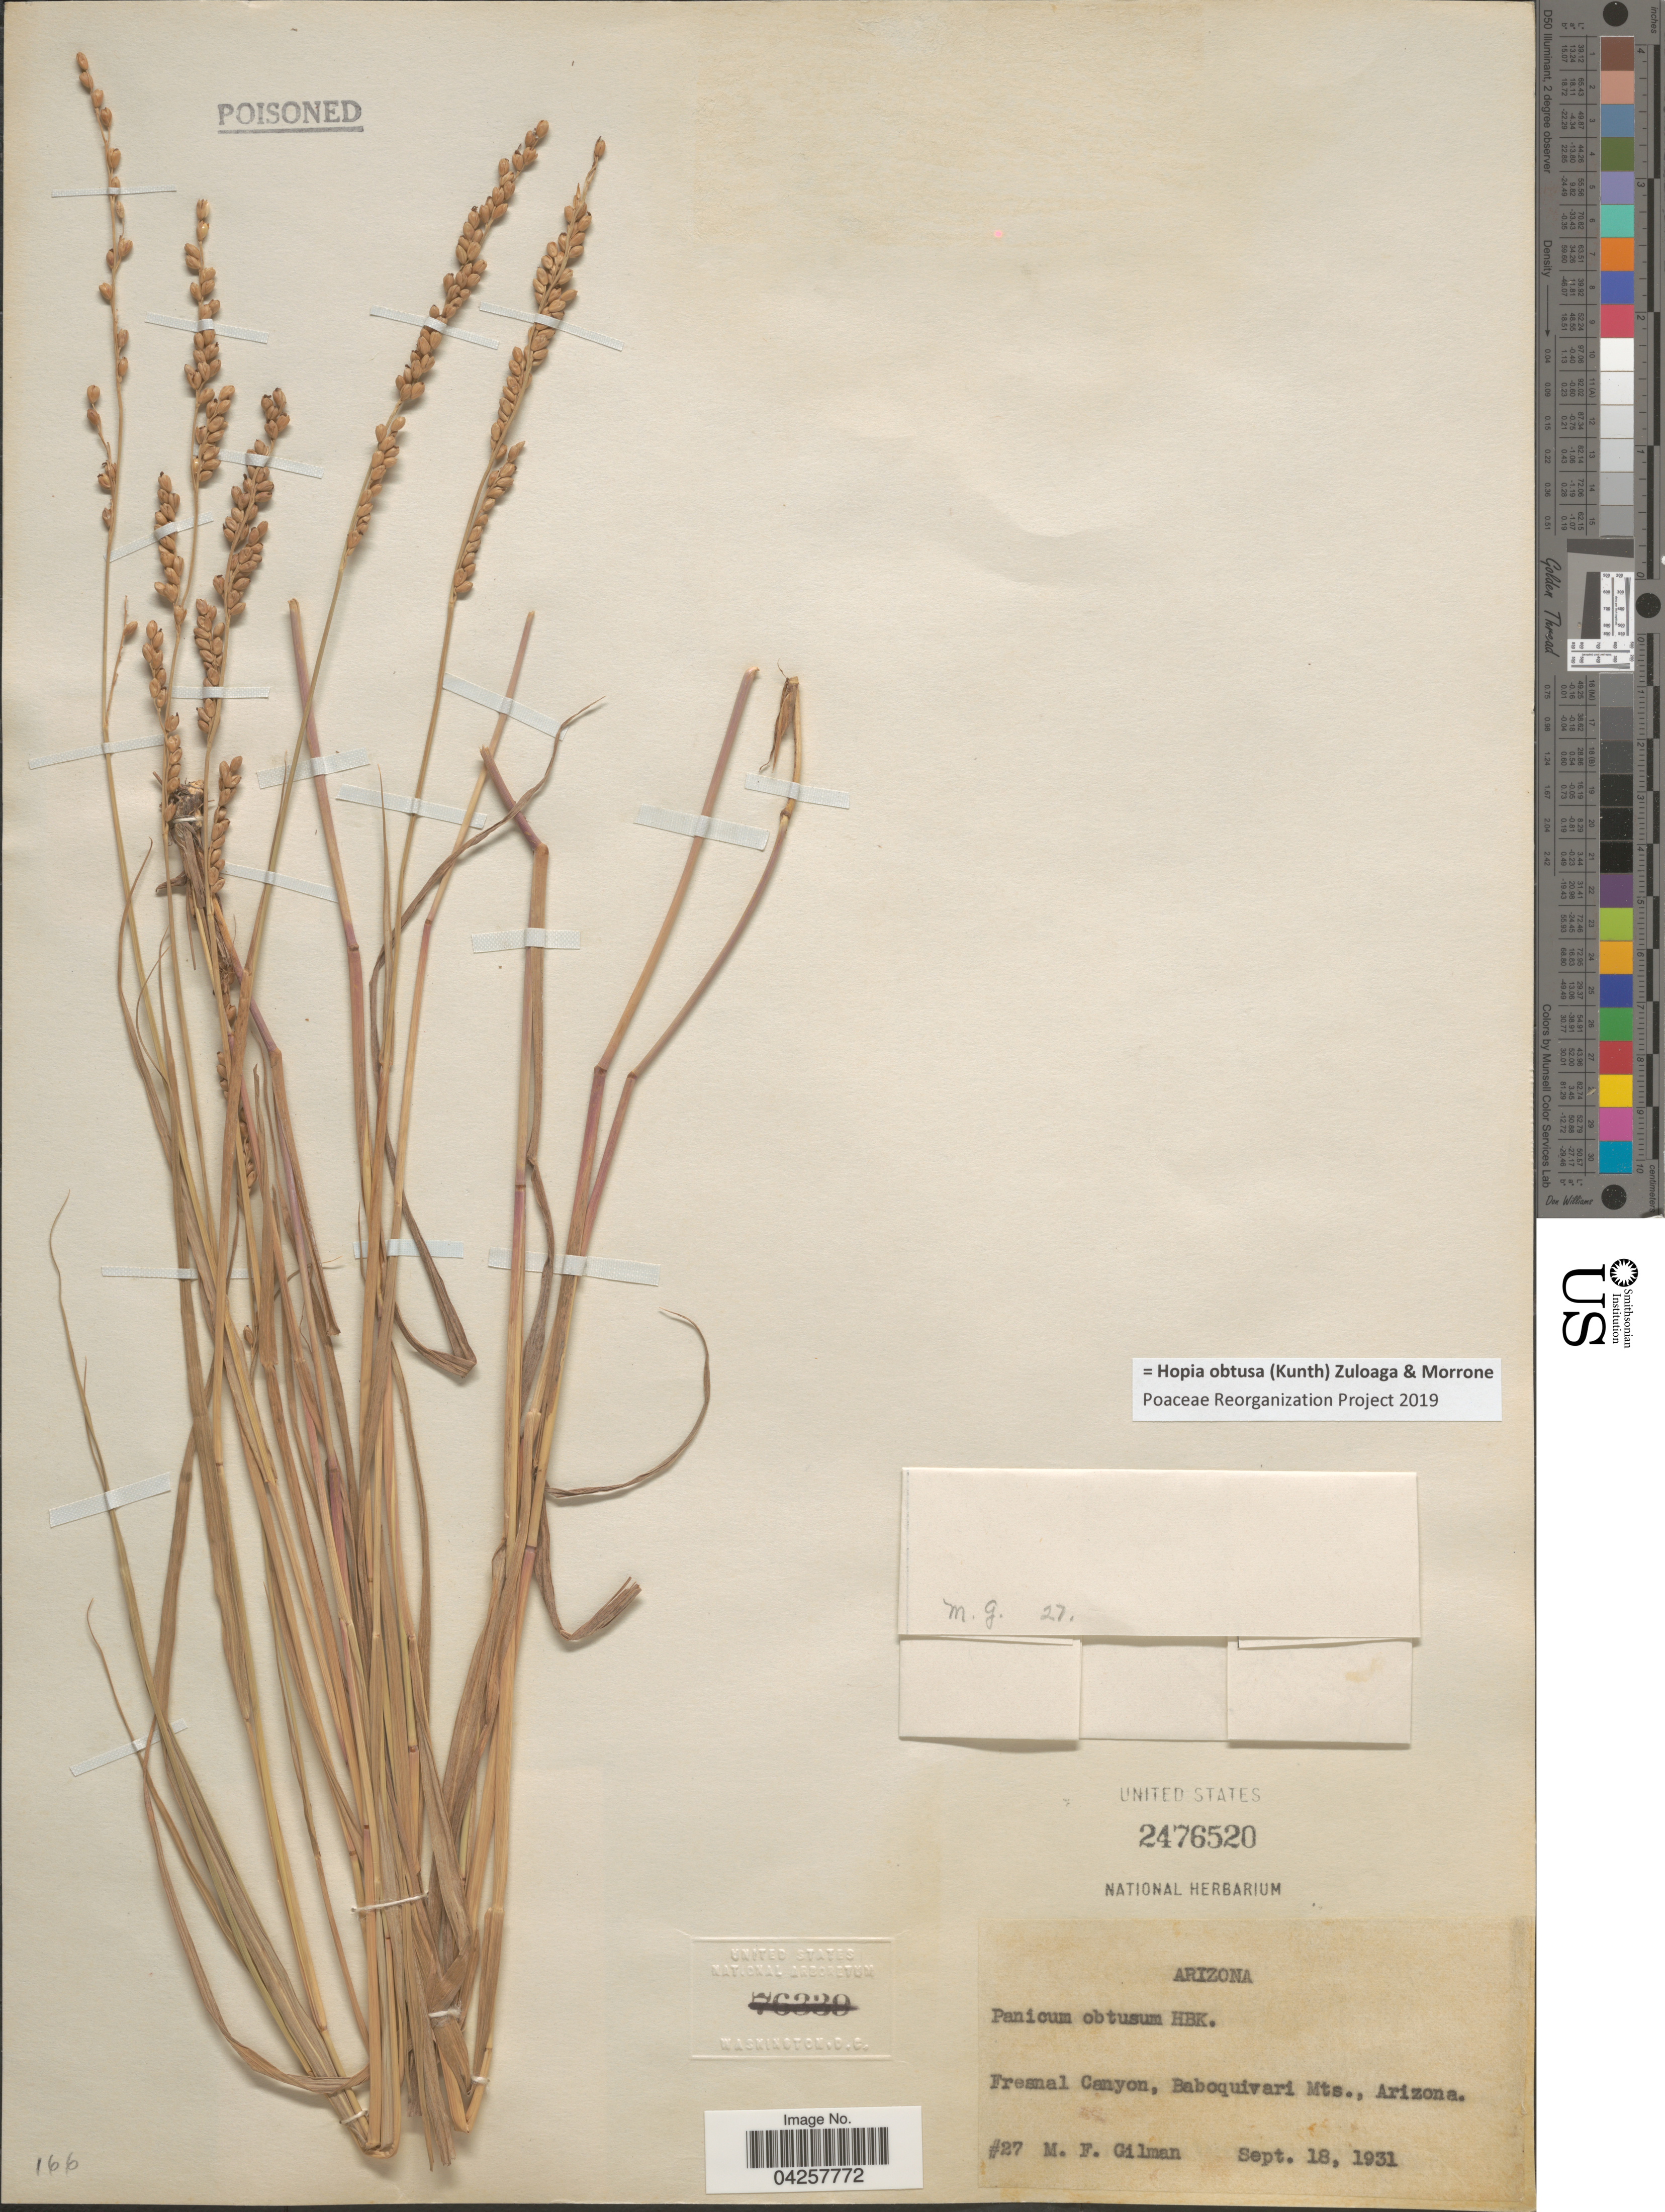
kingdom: Plantae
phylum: Tracheophyta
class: Liliopsida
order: Poales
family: Poaceae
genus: Hopia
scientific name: Hopia obtusa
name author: (Kunth) Zuloaga & Morrone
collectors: M. F. Gilman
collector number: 27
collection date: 1931-09-18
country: United States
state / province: Arizona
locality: Fresnal Canyon, Baboquivari Mts.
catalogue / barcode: US 2476520